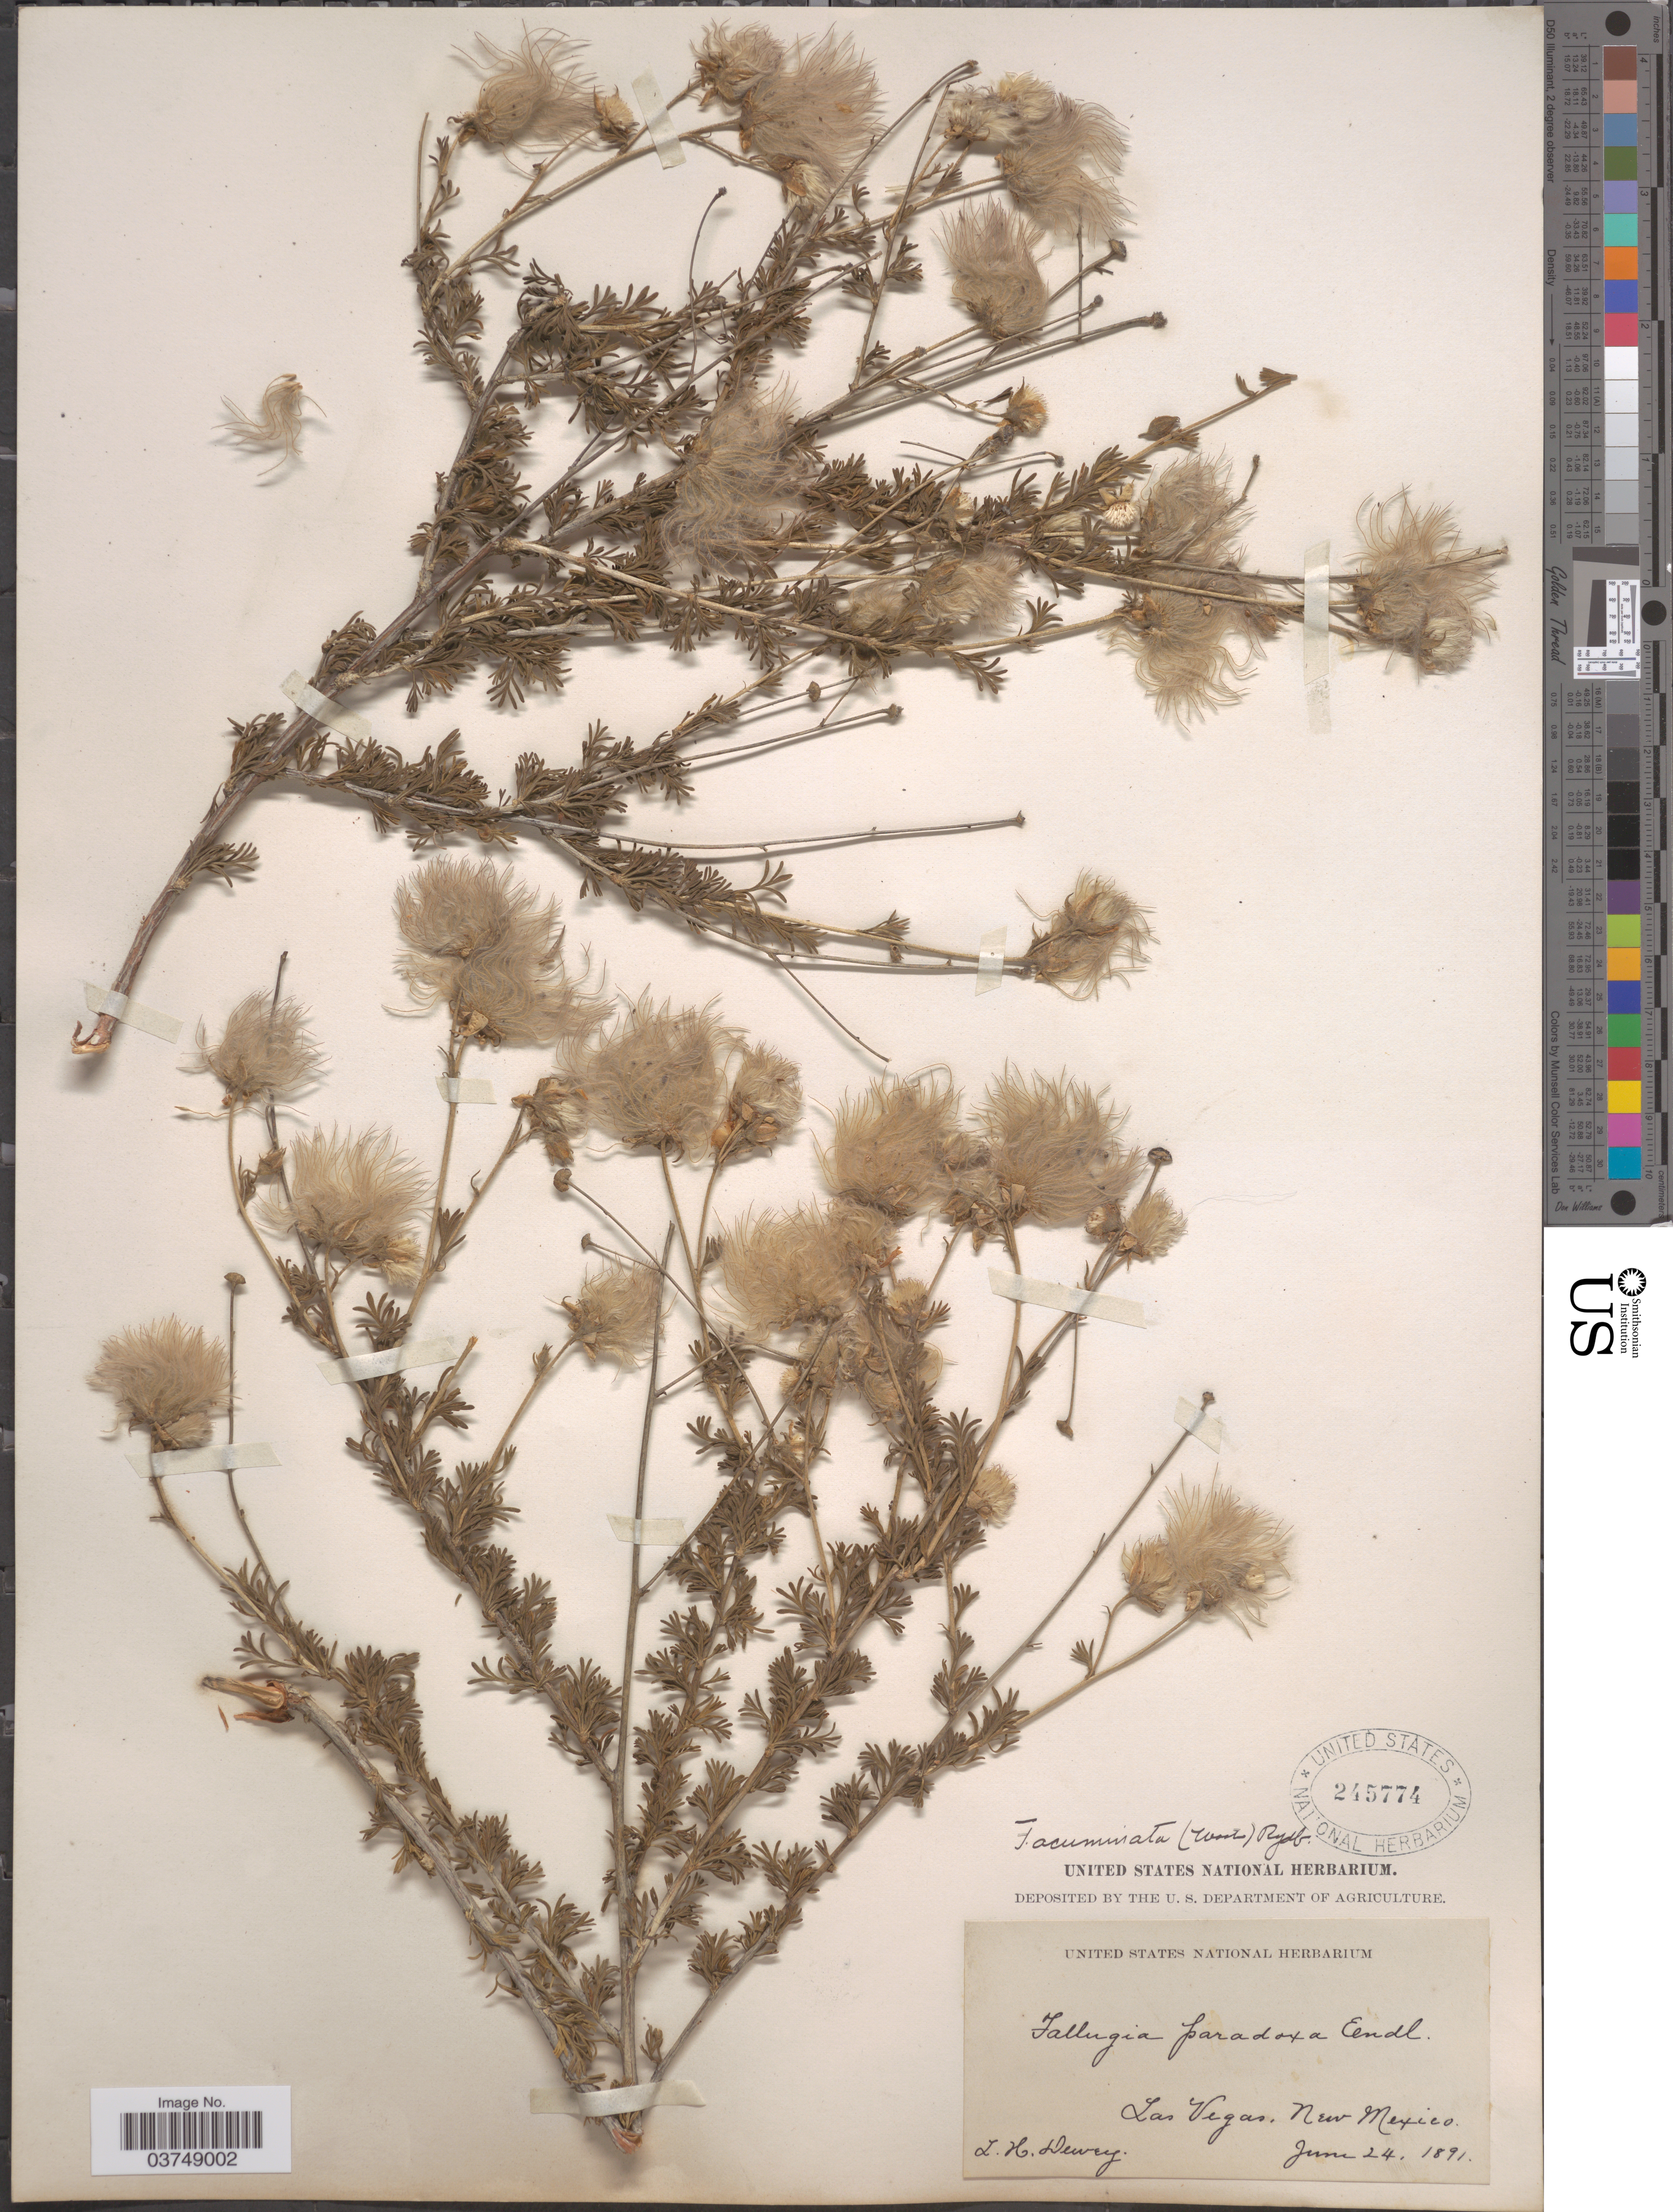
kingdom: Plantae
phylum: Tracheophyta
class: Magnoliopsida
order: Rosales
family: Rosaceae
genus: Fallugia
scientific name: Fallugia acuminata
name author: (Wooton) Rydb.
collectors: L. H. Dewey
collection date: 1891-06-24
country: United States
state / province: New Mexico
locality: Las Vegas.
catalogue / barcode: US 245774